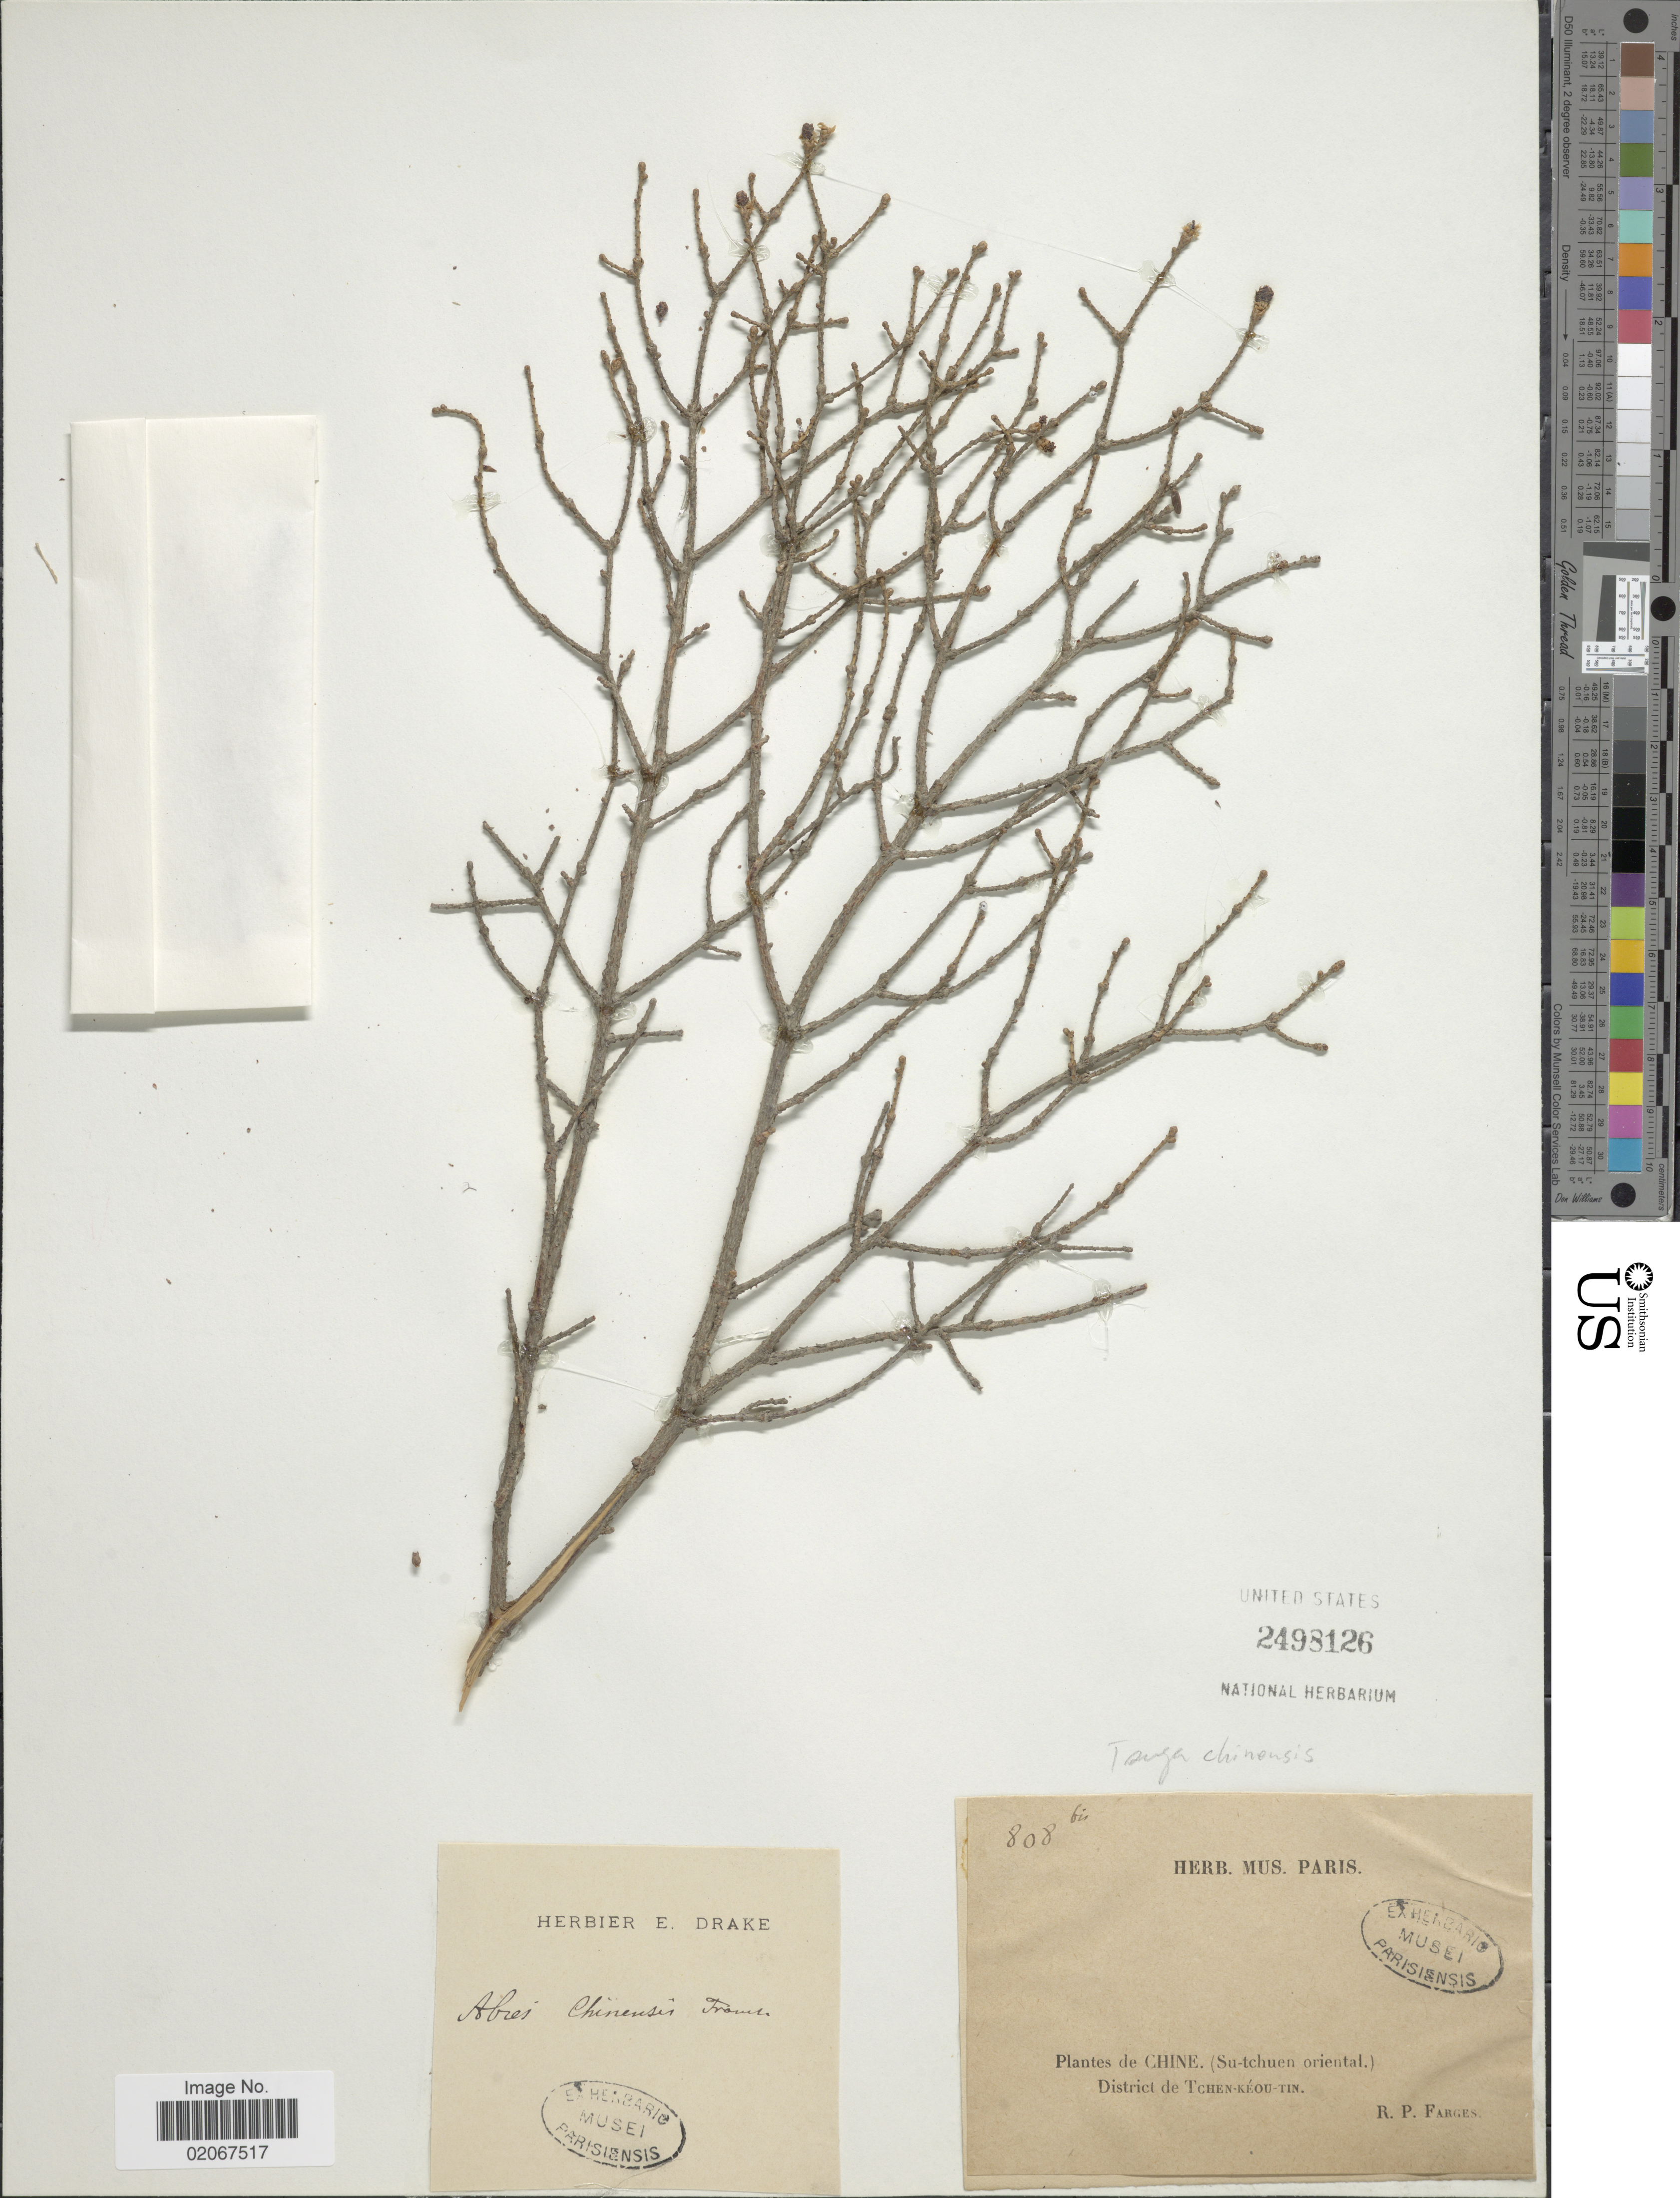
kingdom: Plantae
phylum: Tracheophyta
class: Pinopsida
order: Pinales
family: Pinaceae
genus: Tsuga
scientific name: Tsuga chinensis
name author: (Franch.) Pritz.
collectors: R. Farges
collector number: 808bis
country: China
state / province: Sichuan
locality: Chine (Su-tchuen oriental) District de Tchen-keou-tin.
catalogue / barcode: US 2498126